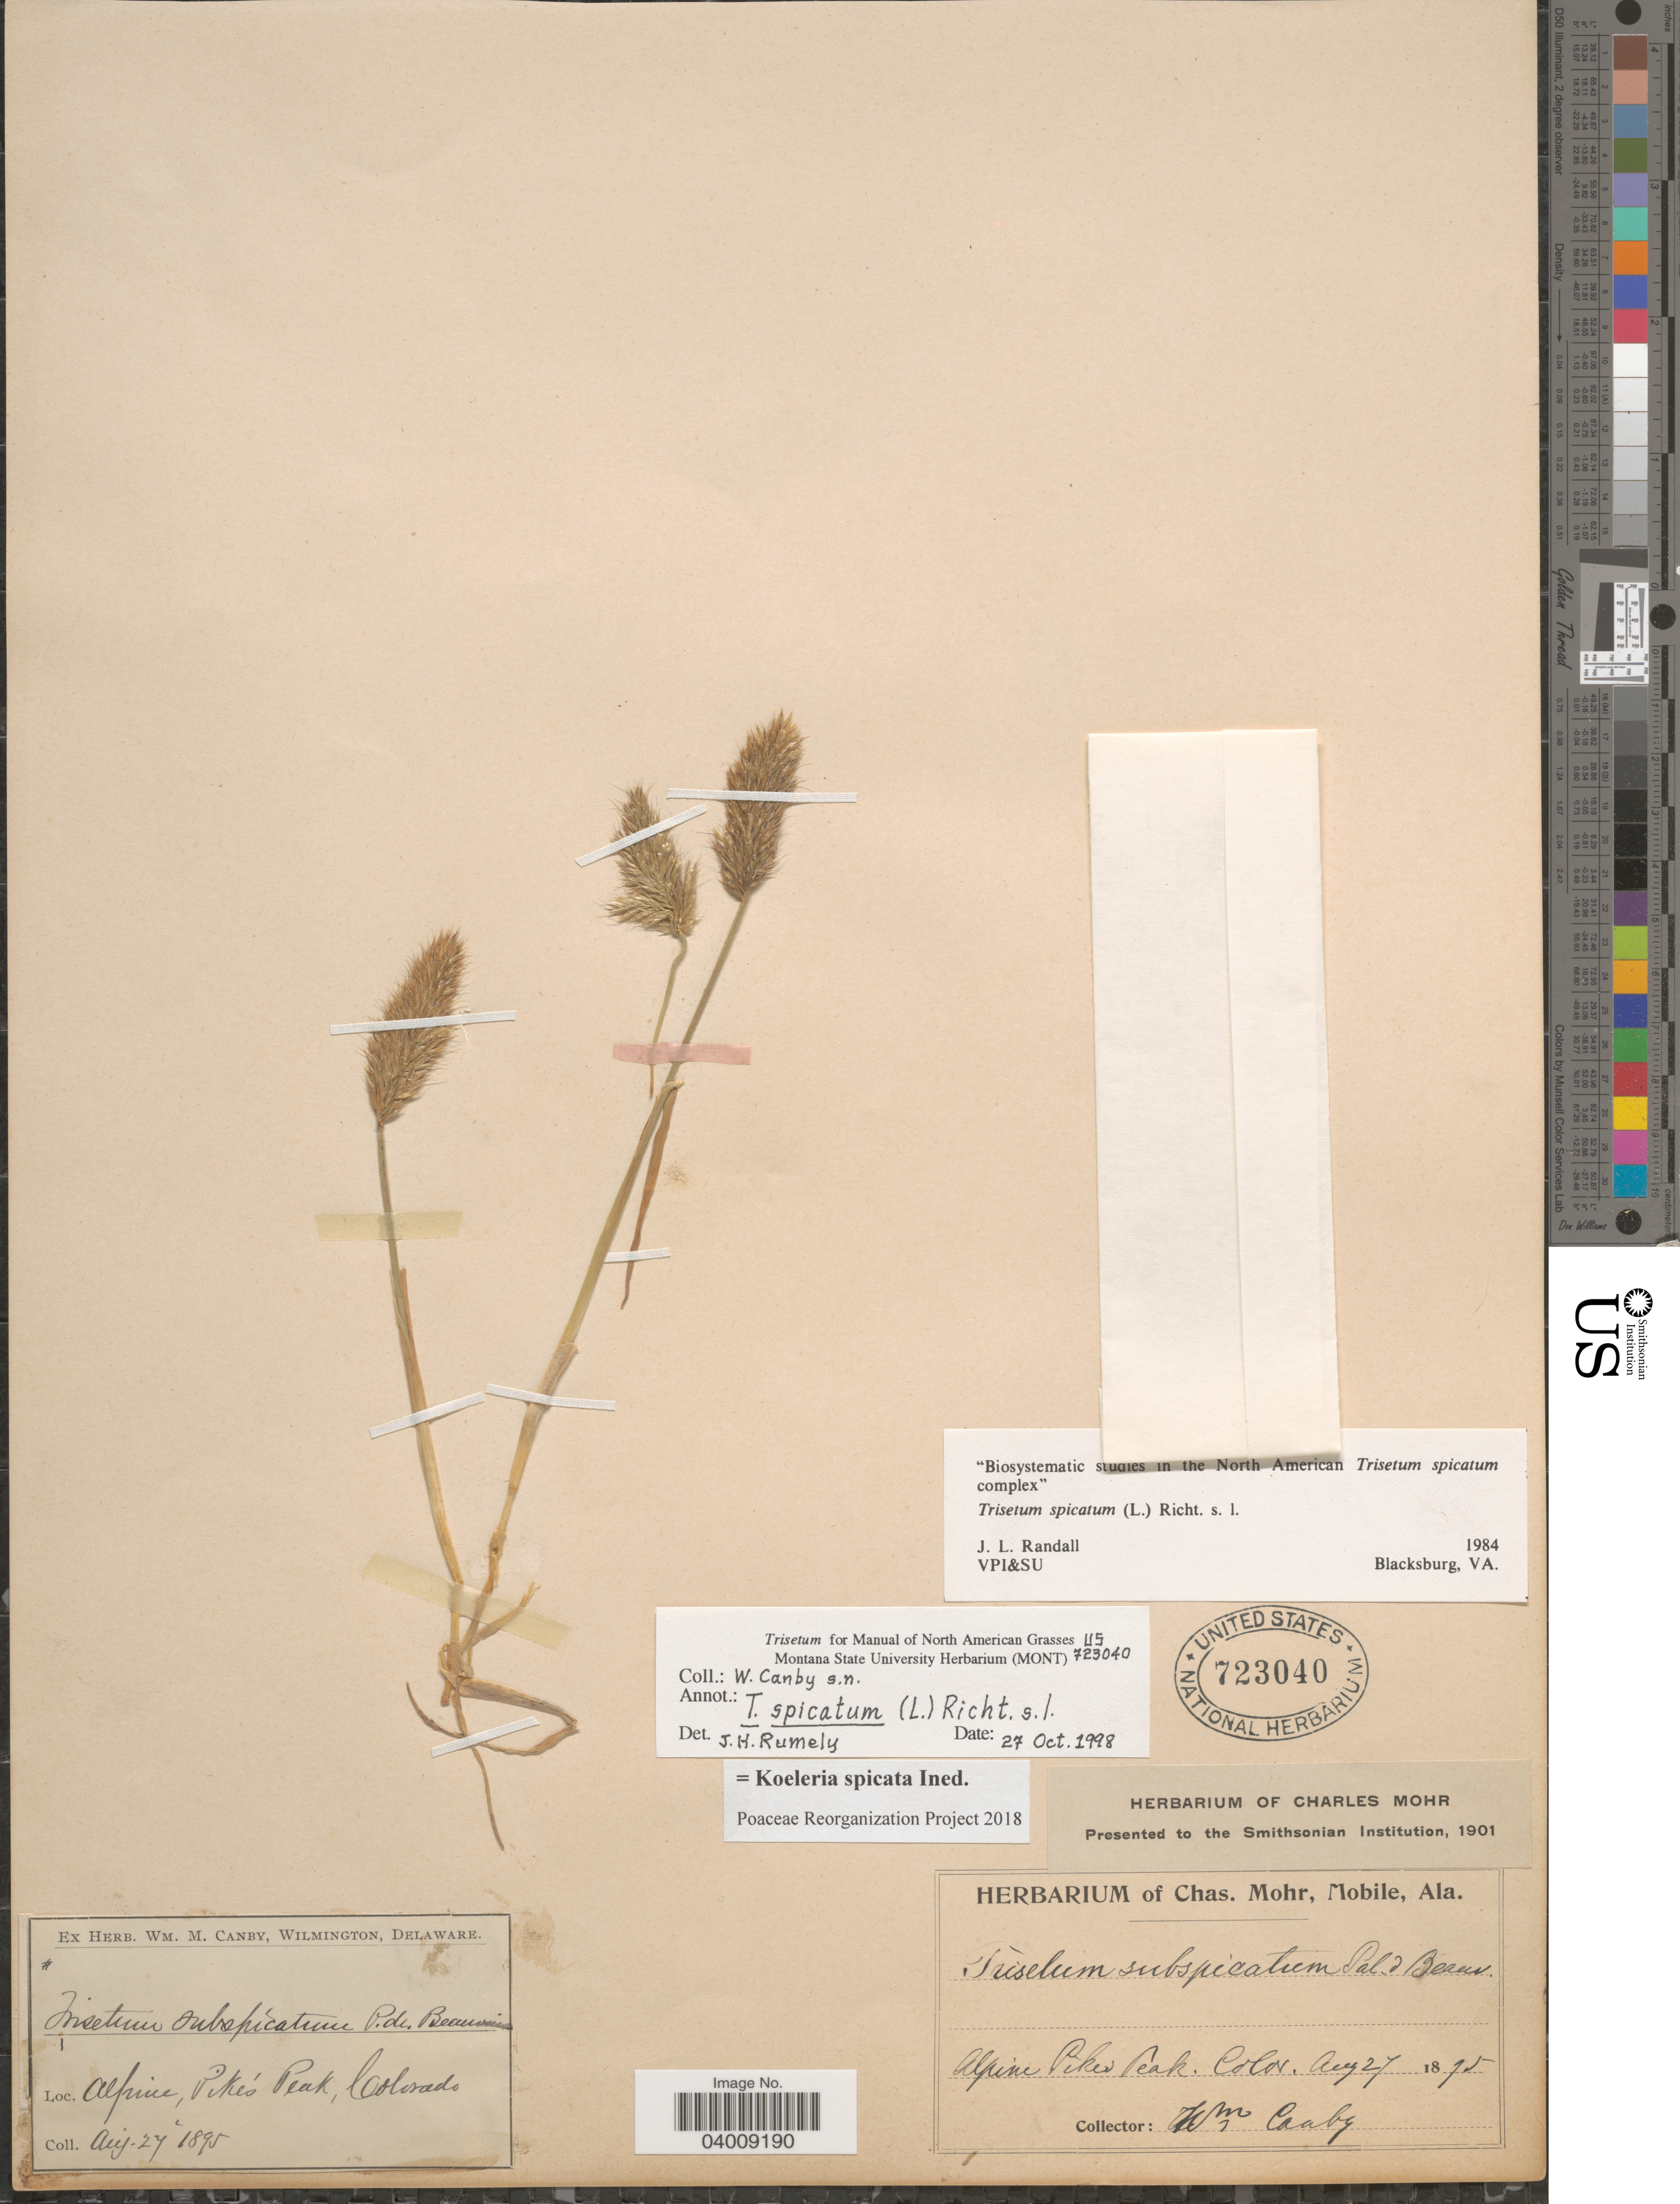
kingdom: Plantae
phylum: Tracheophyta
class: Liliopsida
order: Poales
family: Poaceae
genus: Koeleria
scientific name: Koeleria spicata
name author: (L.) Barberá et al.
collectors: W. M. Canby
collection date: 1895-08-27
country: United States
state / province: Colorado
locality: Alpine, Pike's Peak.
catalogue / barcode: US 723040